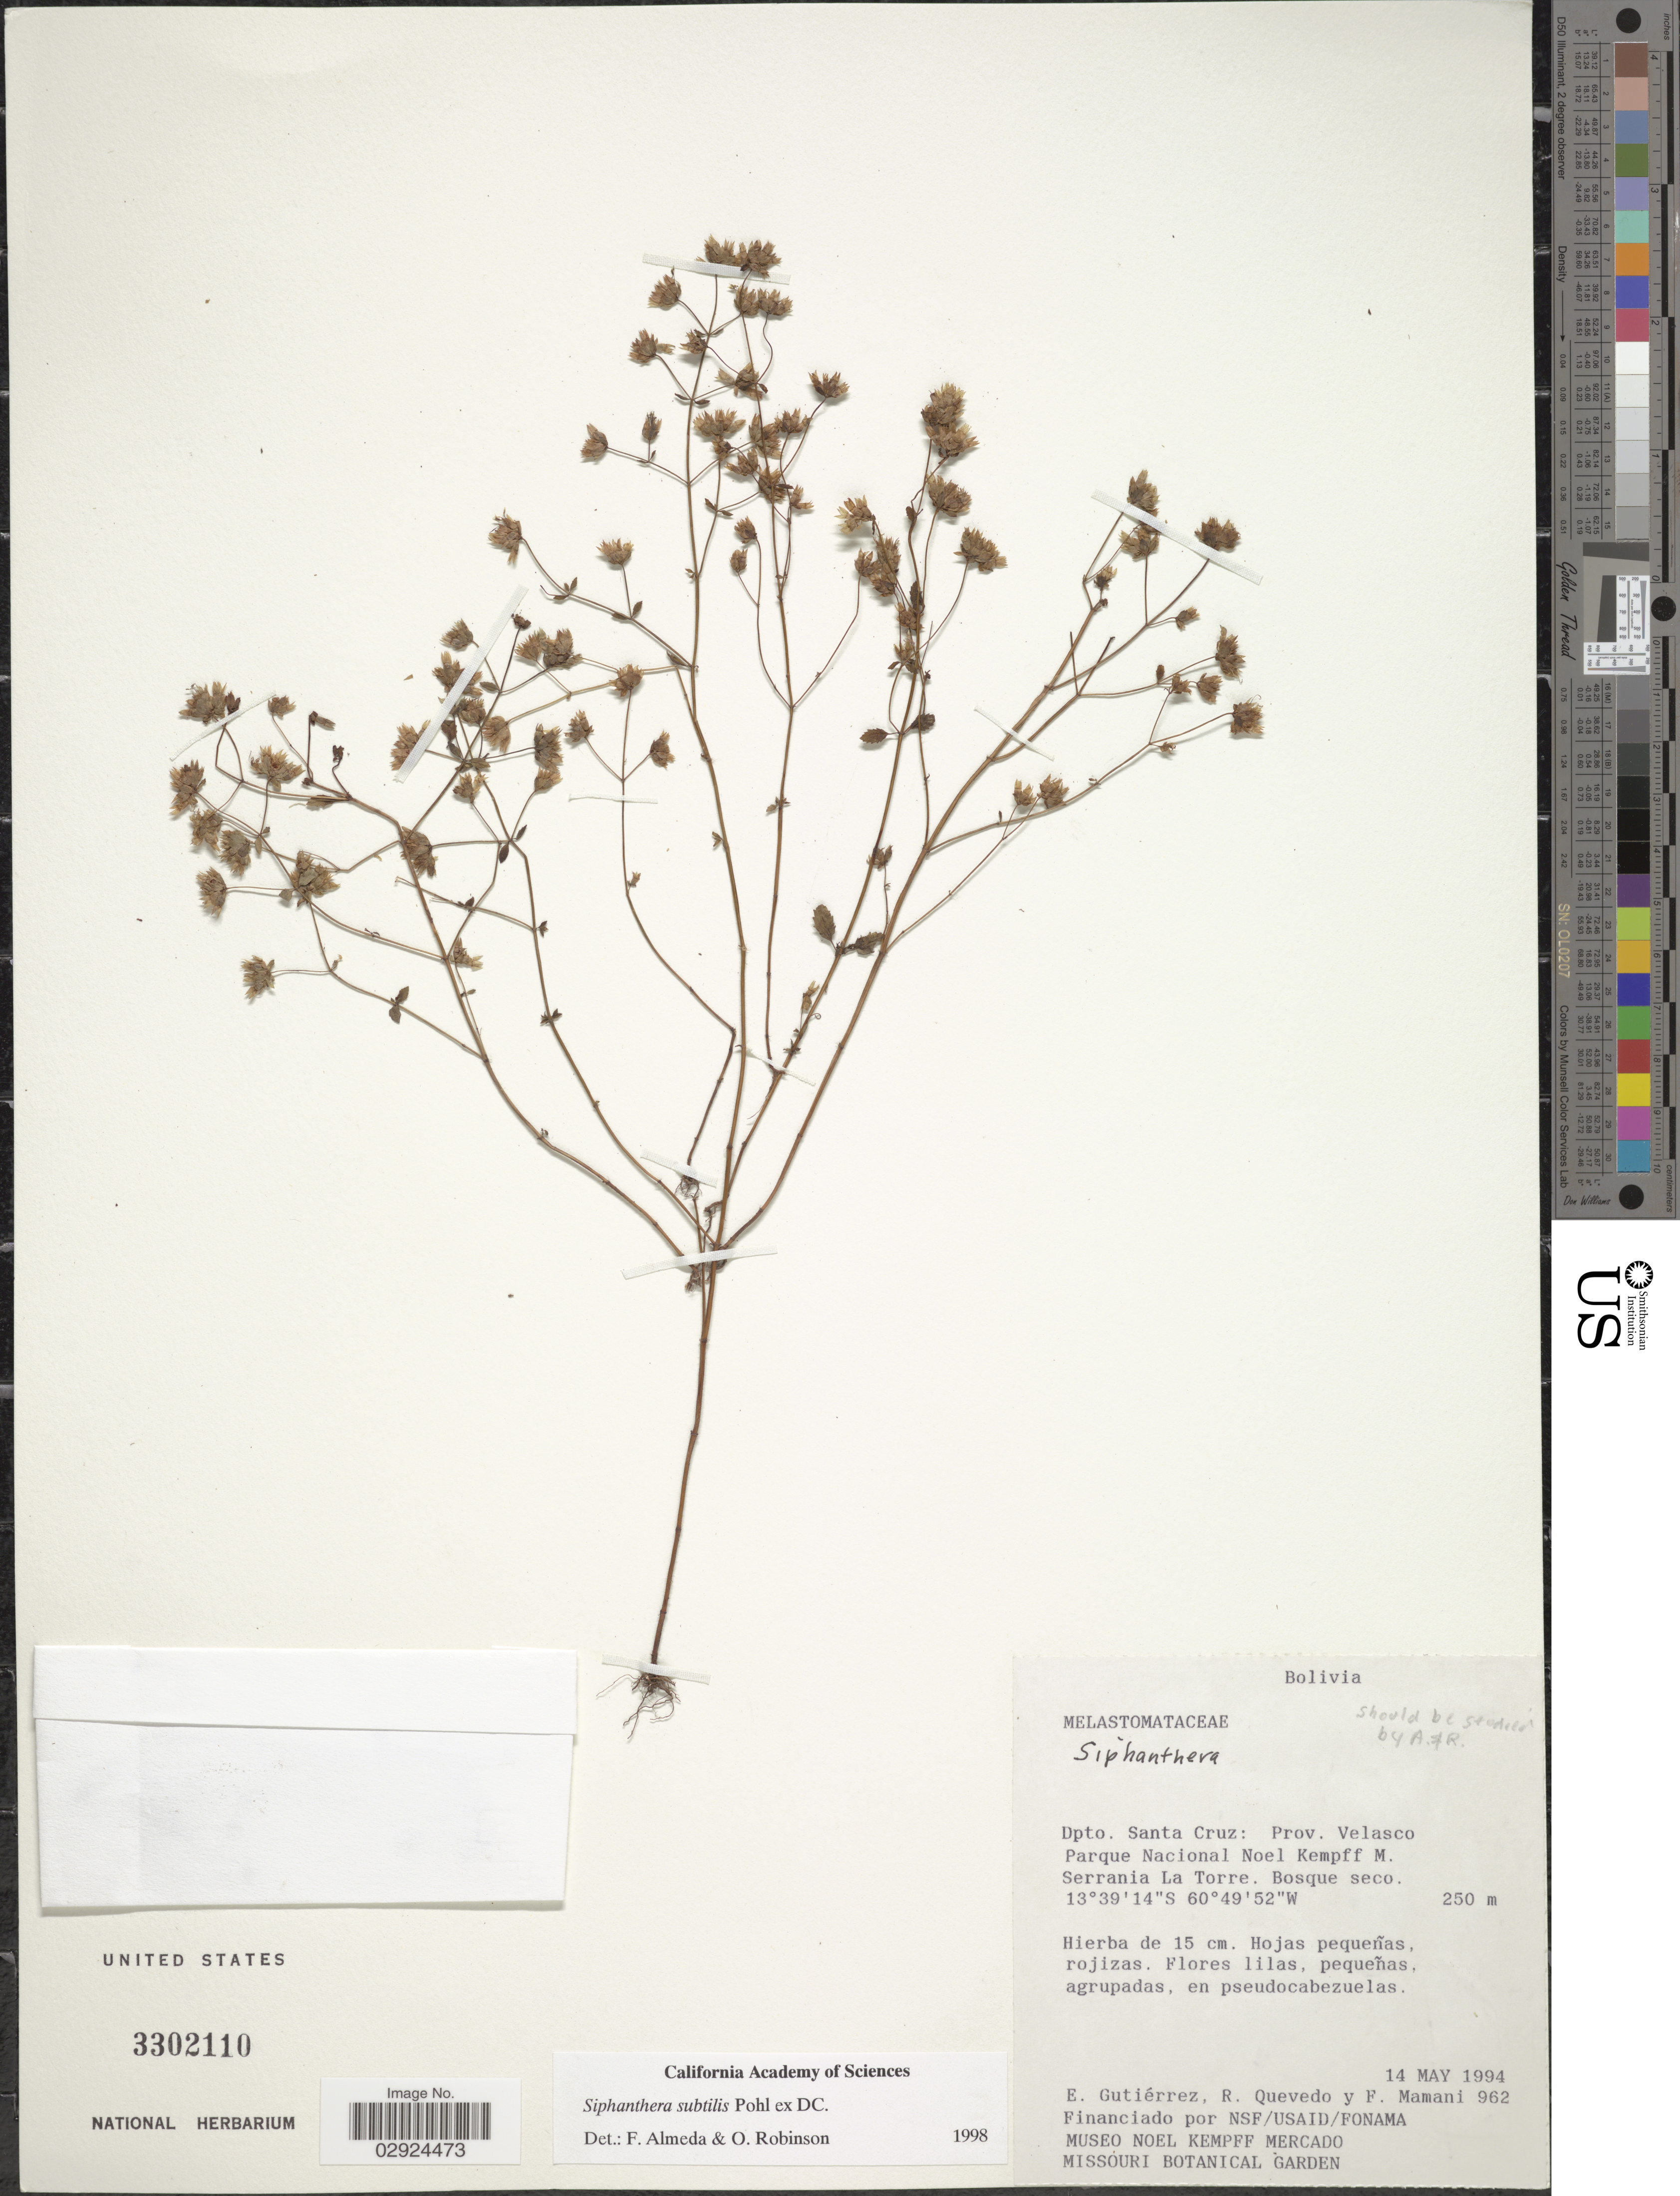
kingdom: Plantae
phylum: Tracheophyta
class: Magnoliopsida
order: Myrtales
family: Melastomataceae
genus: Siphanthera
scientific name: Siphanthera subtilis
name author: Pohl ex DC.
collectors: E. Gutiérrez, R. Quevedo & F. Mamani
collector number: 962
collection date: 1994-05-14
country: Bolivia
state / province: Santa Cruz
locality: Dpto. Santa Cruz: Prov. Velasco. Parque Nacional Noel Kempff M. Serrania La Torre.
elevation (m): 250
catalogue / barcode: US 3302110